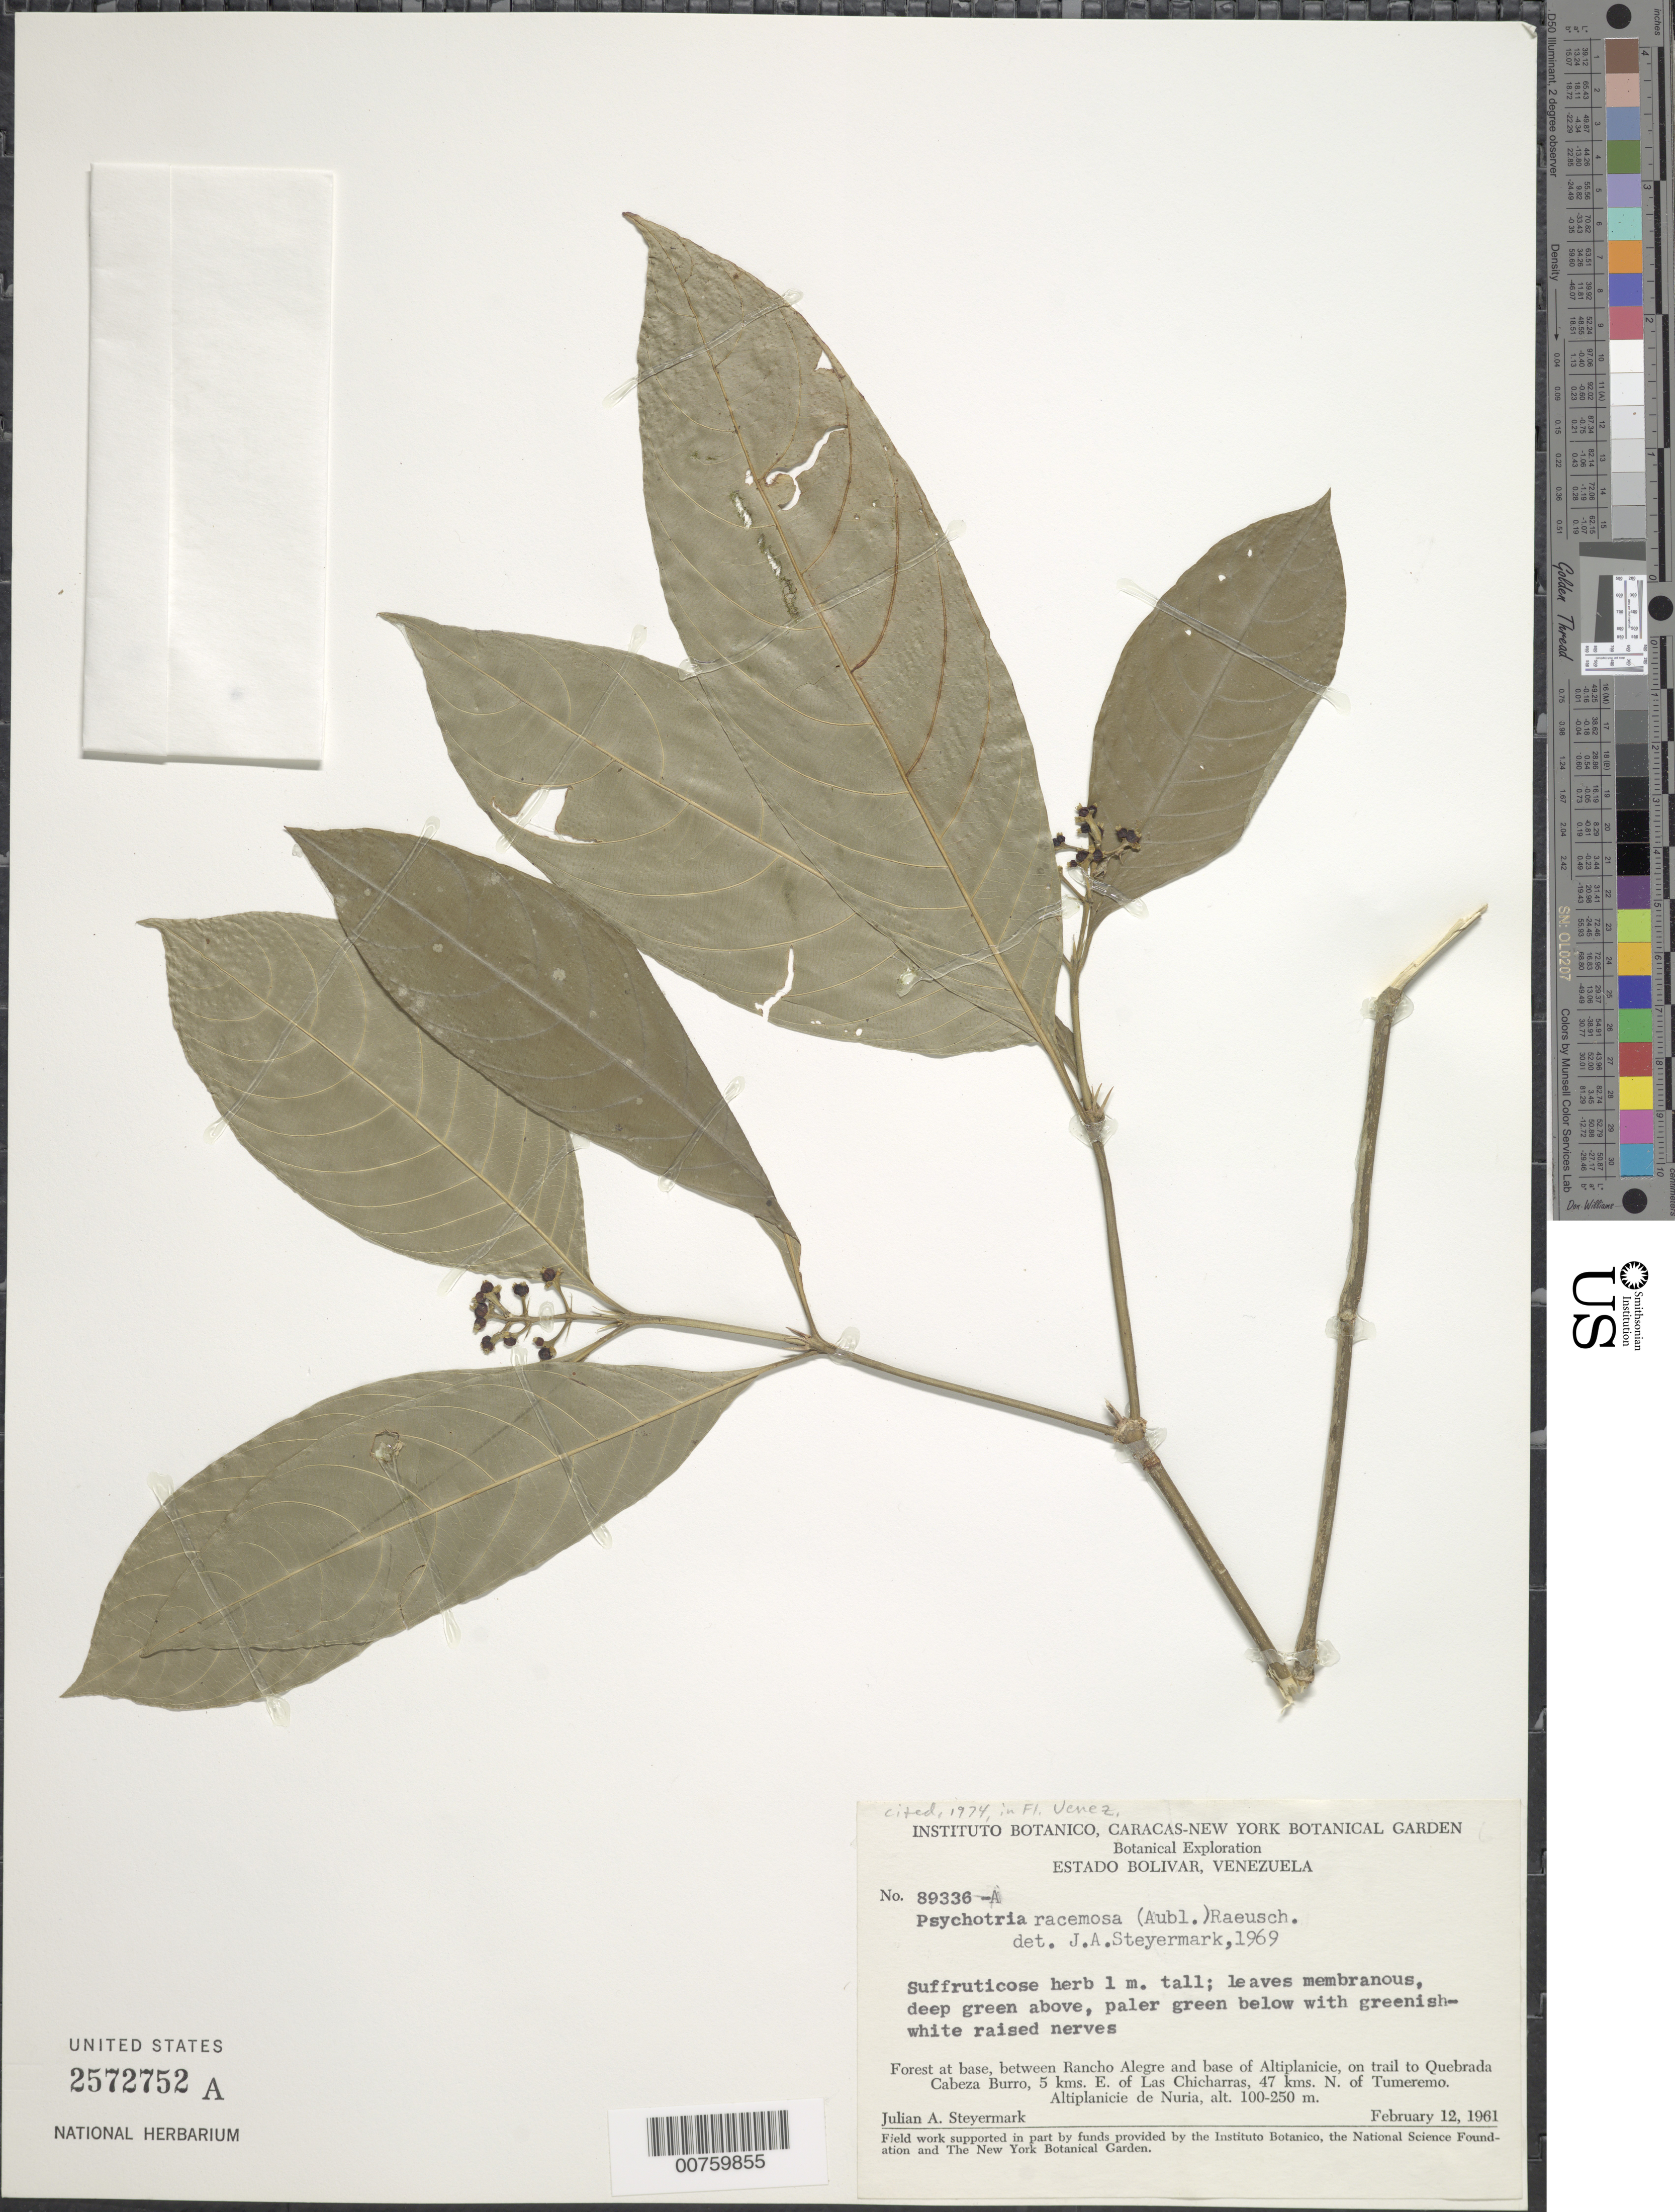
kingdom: Plantae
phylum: Tracheophyta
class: Magnoliopsida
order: Gentianales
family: Rubiaceae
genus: Psychotria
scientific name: Psychotria racemosa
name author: Rich.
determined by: Steyermark, Julian A., (VEN)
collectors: J. Steyermark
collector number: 89336 A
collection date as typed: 12-Feb-61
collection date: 1961-02-12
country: Venezuela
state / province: Bolívar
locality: Altiplanicie de Nuria, betw. Rancho Alegre and base of Altiplanicie, on trail to Quebrada Cabeza Burro, 5 km E of Las Chicharras, 47 km N of Tumeremo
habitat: Forest at base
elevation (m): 100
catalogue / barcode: US 2572752A